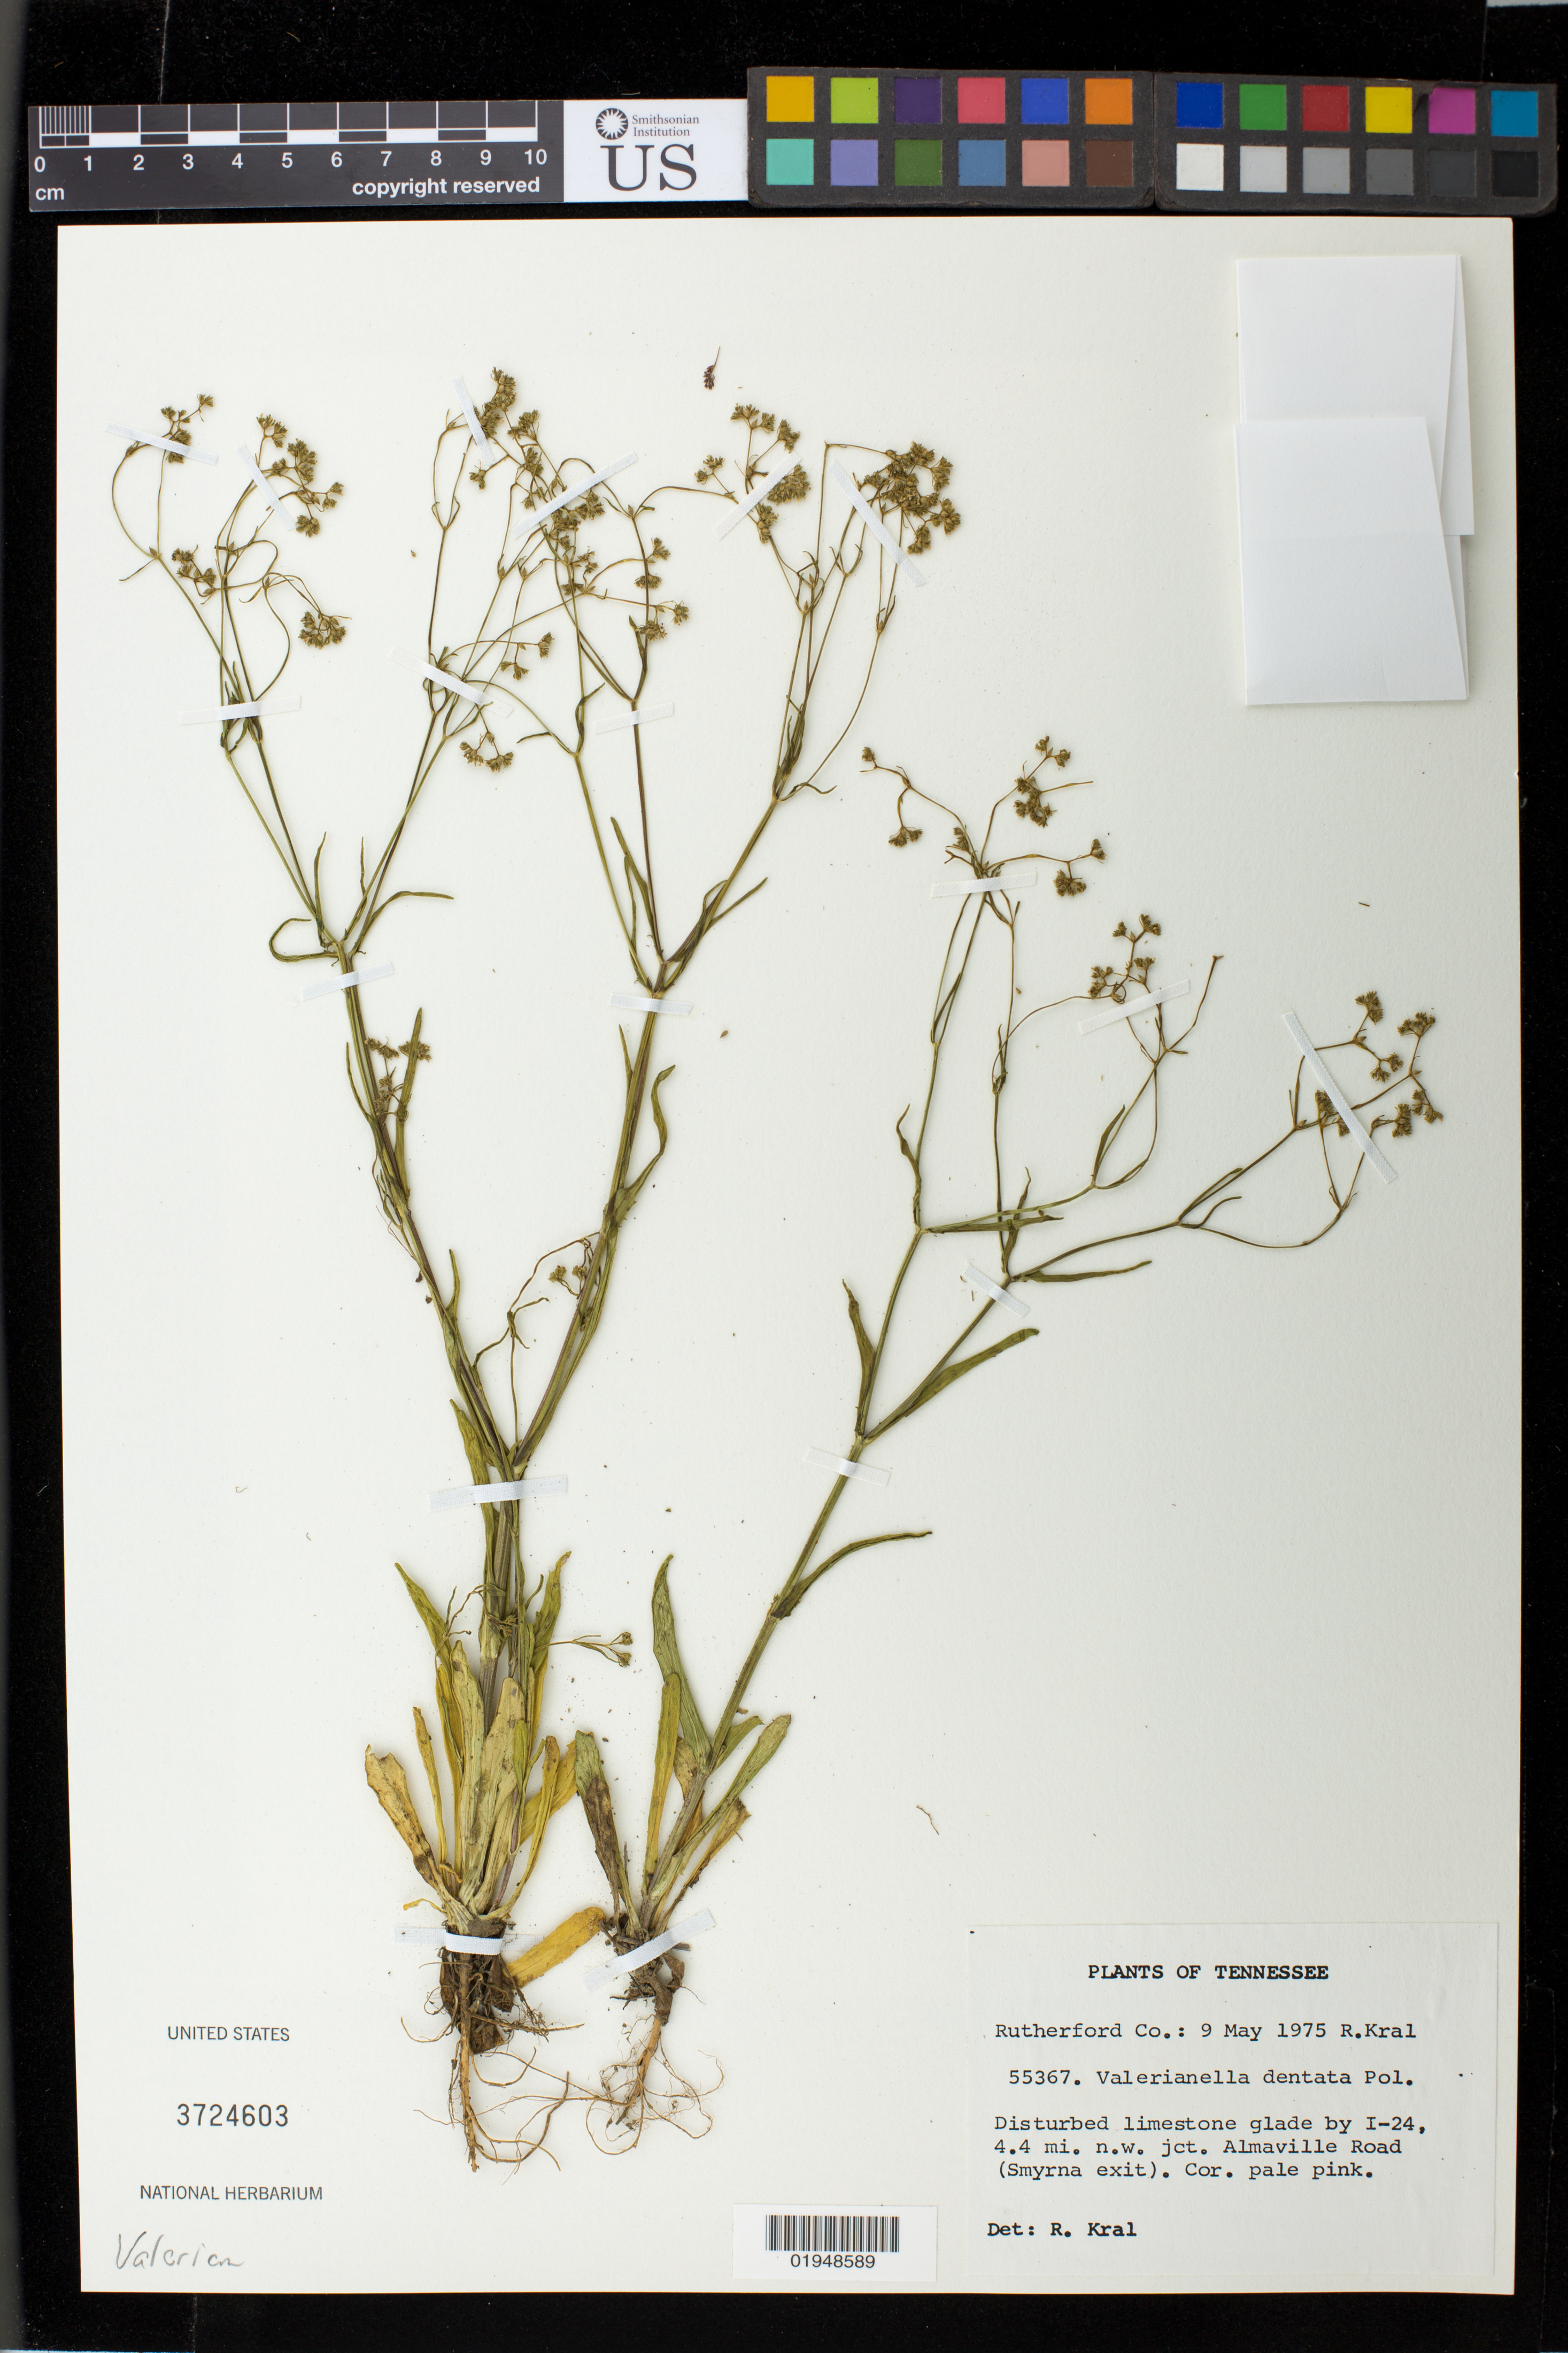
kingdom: Plantae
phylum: Tracheophyta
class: Magnoliopsida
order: Dipsacales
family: Caprifoliaceae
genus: Valerianella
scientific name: Valerianella dentata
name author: (L.) Pollich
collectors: R. Kral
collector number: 55367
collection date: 1975-05-09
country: United States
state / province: Tennessee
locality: I-24, 4.4 mi. NW jct Almaville Road (Smyrna exit)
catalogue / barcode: US 3724603